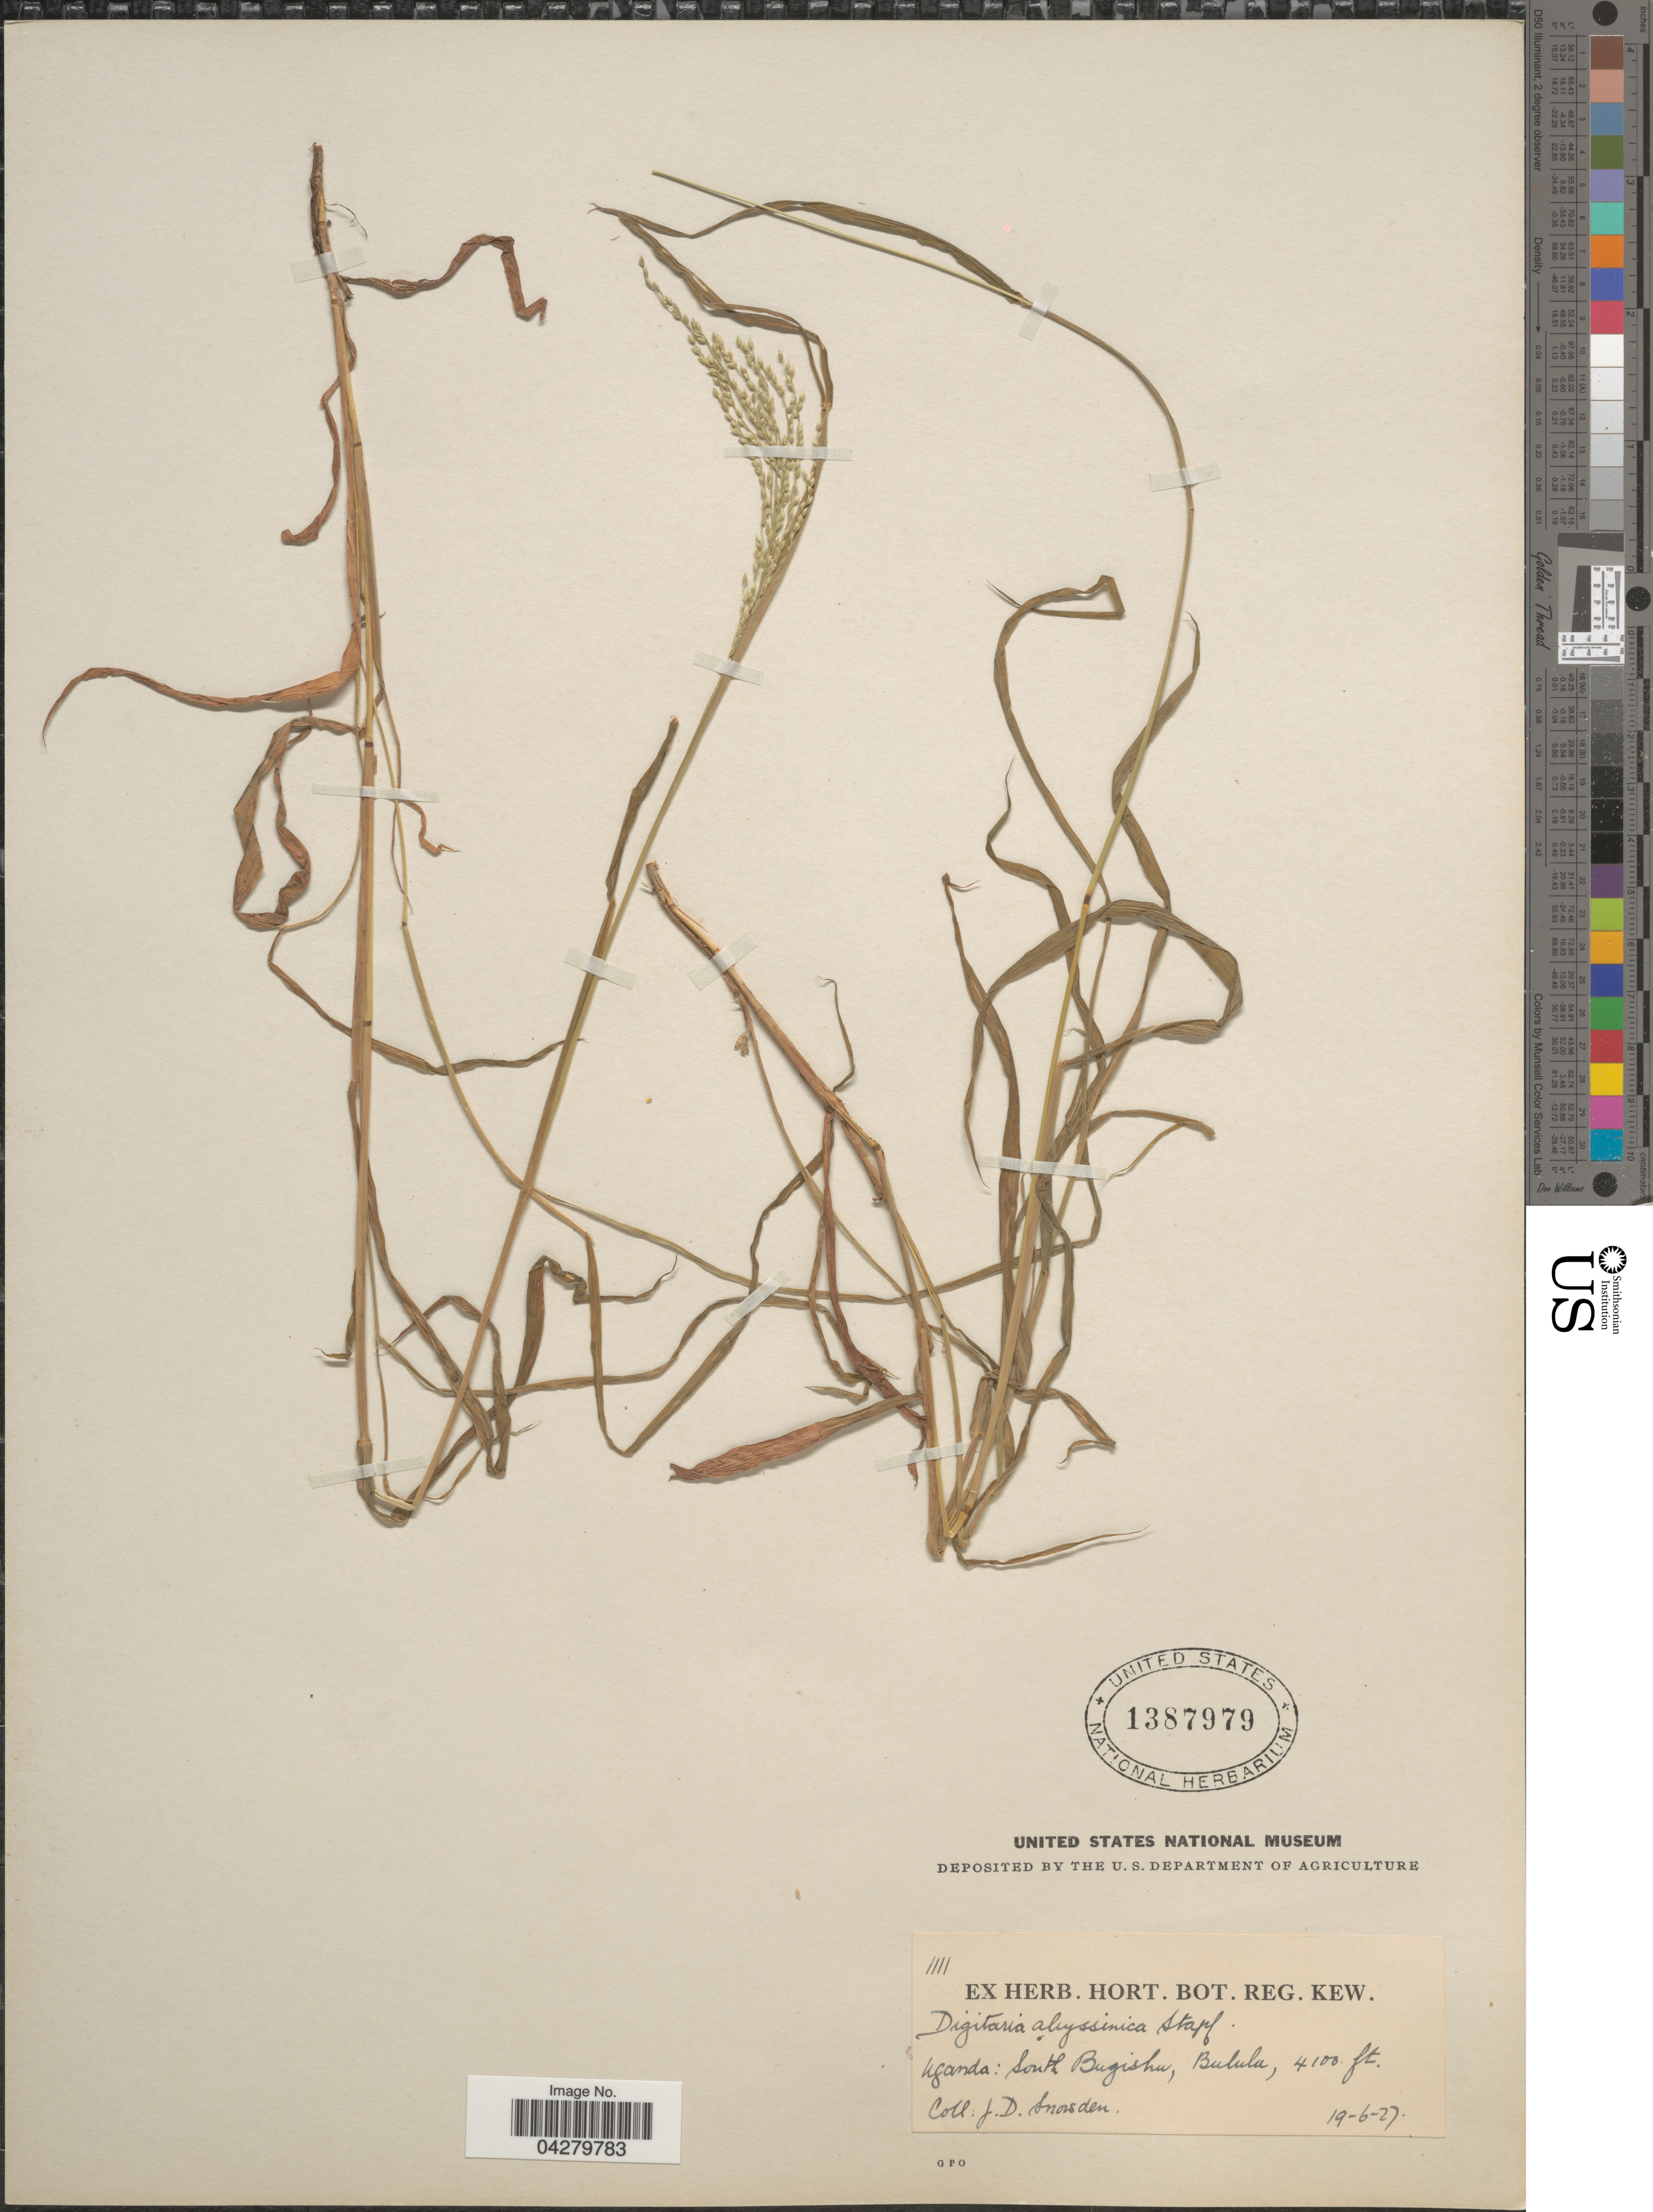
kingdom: Plantae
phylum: Tracheophyta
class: Liliopsida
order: Poales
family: Poaceae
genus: Digitaria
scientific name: Digitaria abyssinica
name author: (Hochst. ex Rich.) Stapf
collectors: J. Snowden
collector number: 1111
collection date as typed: Transcribed d/m/y: 19/6/27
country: Uganda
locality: South Bugishu, Bululu.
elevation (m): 1250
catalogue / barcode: US 1387979